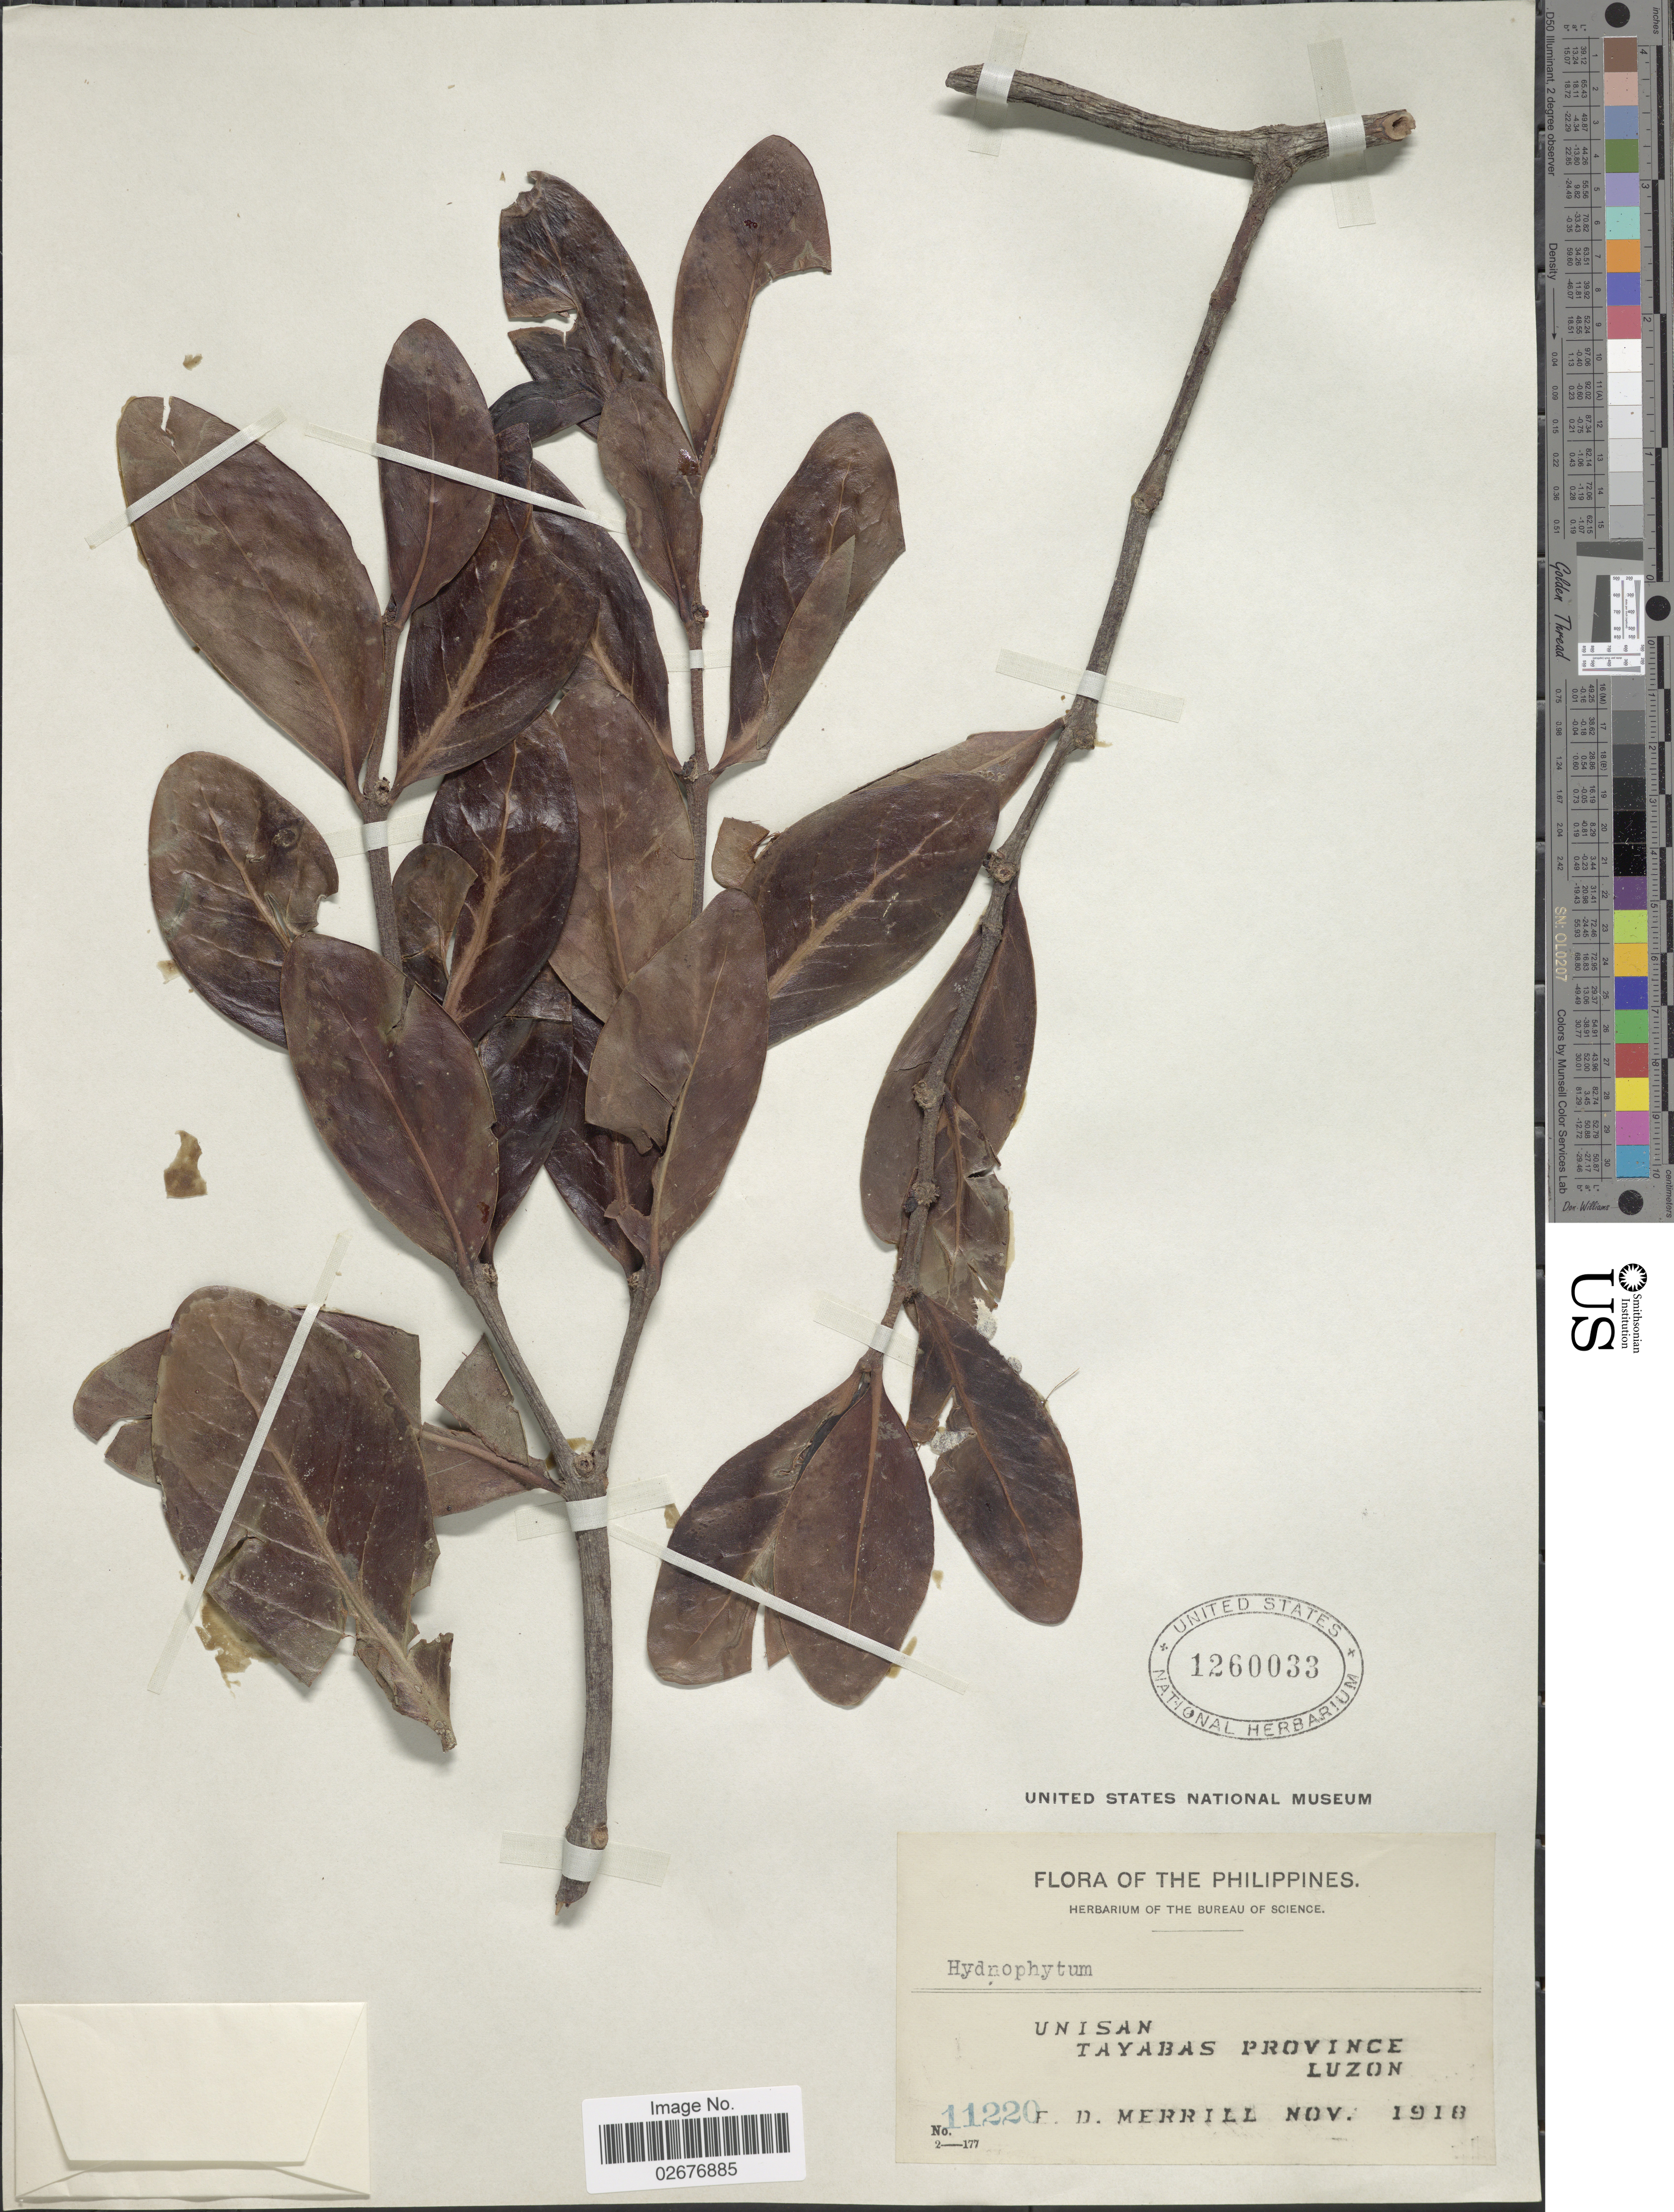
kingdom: Plantae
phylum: Tracheophyta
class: Magnoliopsida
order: Gentianales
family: Rubiaceae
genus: Hydnophytum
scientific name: Hydnophytum sp.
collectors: E. D. Merrill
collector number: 11220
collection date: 1918-11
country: Philippines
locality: Unisan, Tayabas Province, Luzon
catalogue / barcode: US 1260033